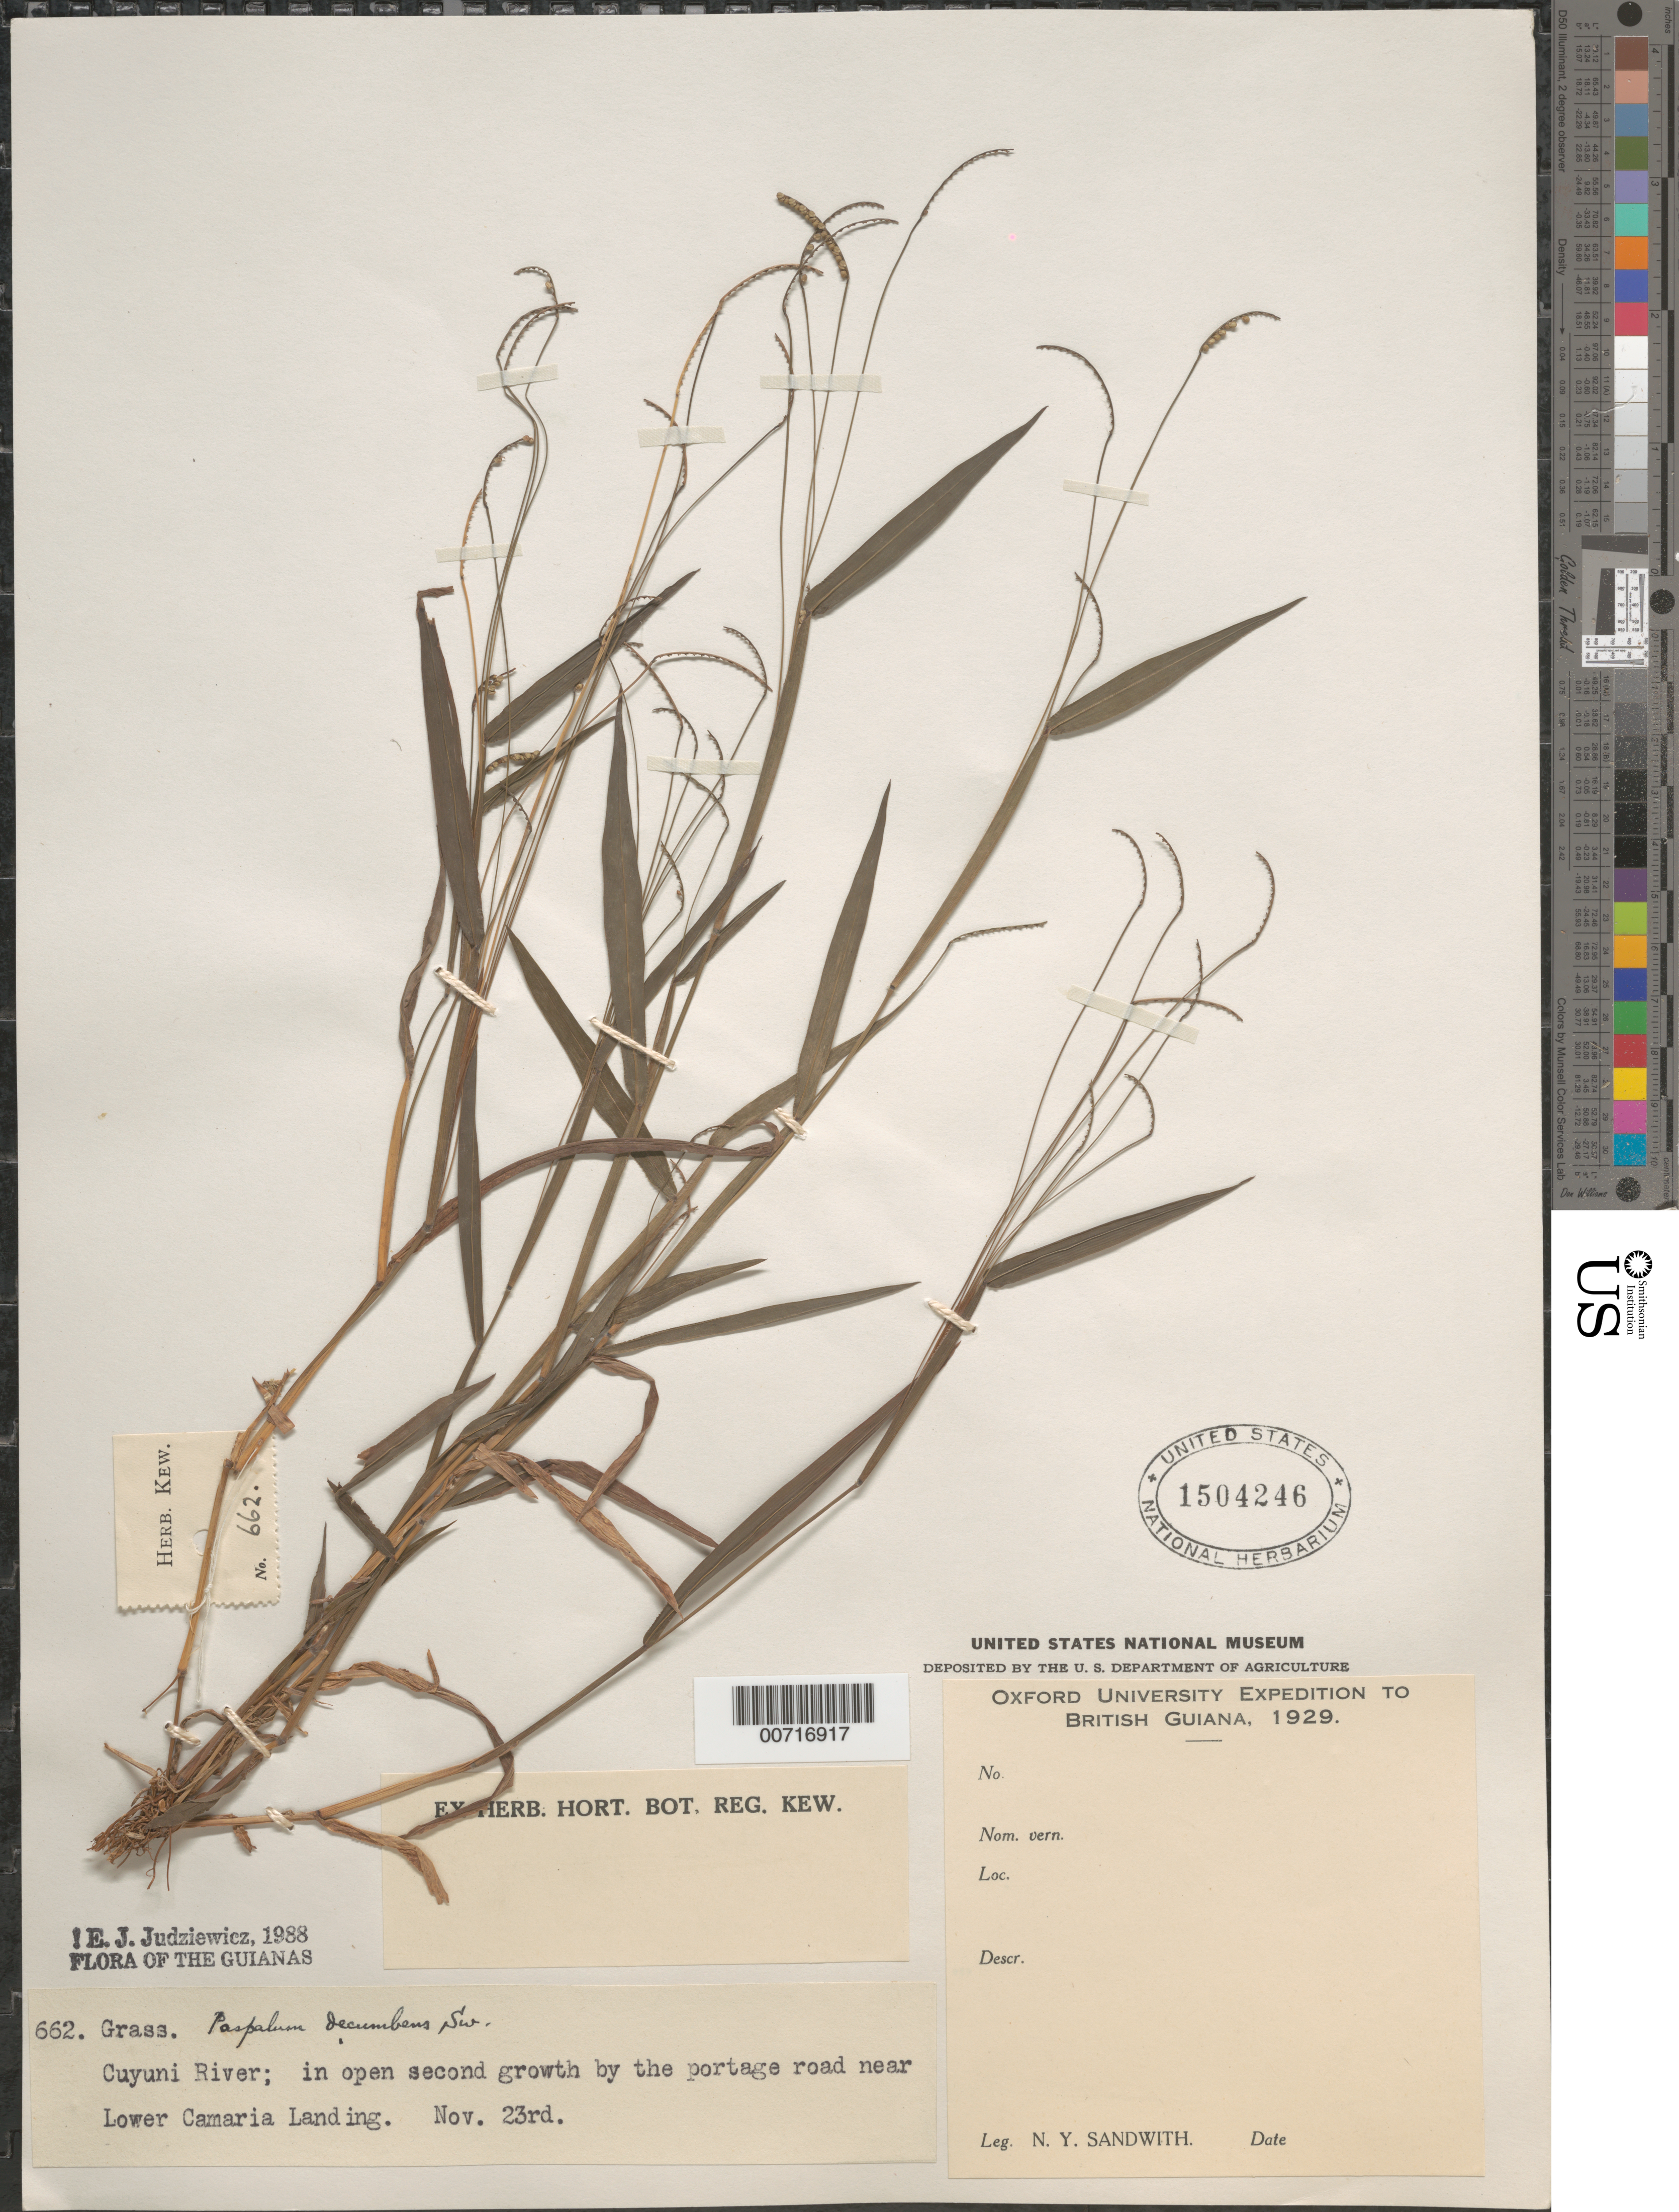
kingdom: Plantae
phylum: Tracheophyta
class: Liliopsida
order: Poales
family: Poaceae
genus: Paspalum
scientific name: Paspalum decumbens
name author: Sw.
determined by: Judziewicz, E. J.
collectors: N. Y. Sandwith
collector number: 662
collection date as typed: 23-Nov-29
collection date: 1929-11-23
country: Guyana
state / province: Cuyuni-Mazaruni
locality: Cuyuni R., Lower Camaria Landing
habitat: Open secondary growth by portage road.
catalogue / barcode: US 1504246